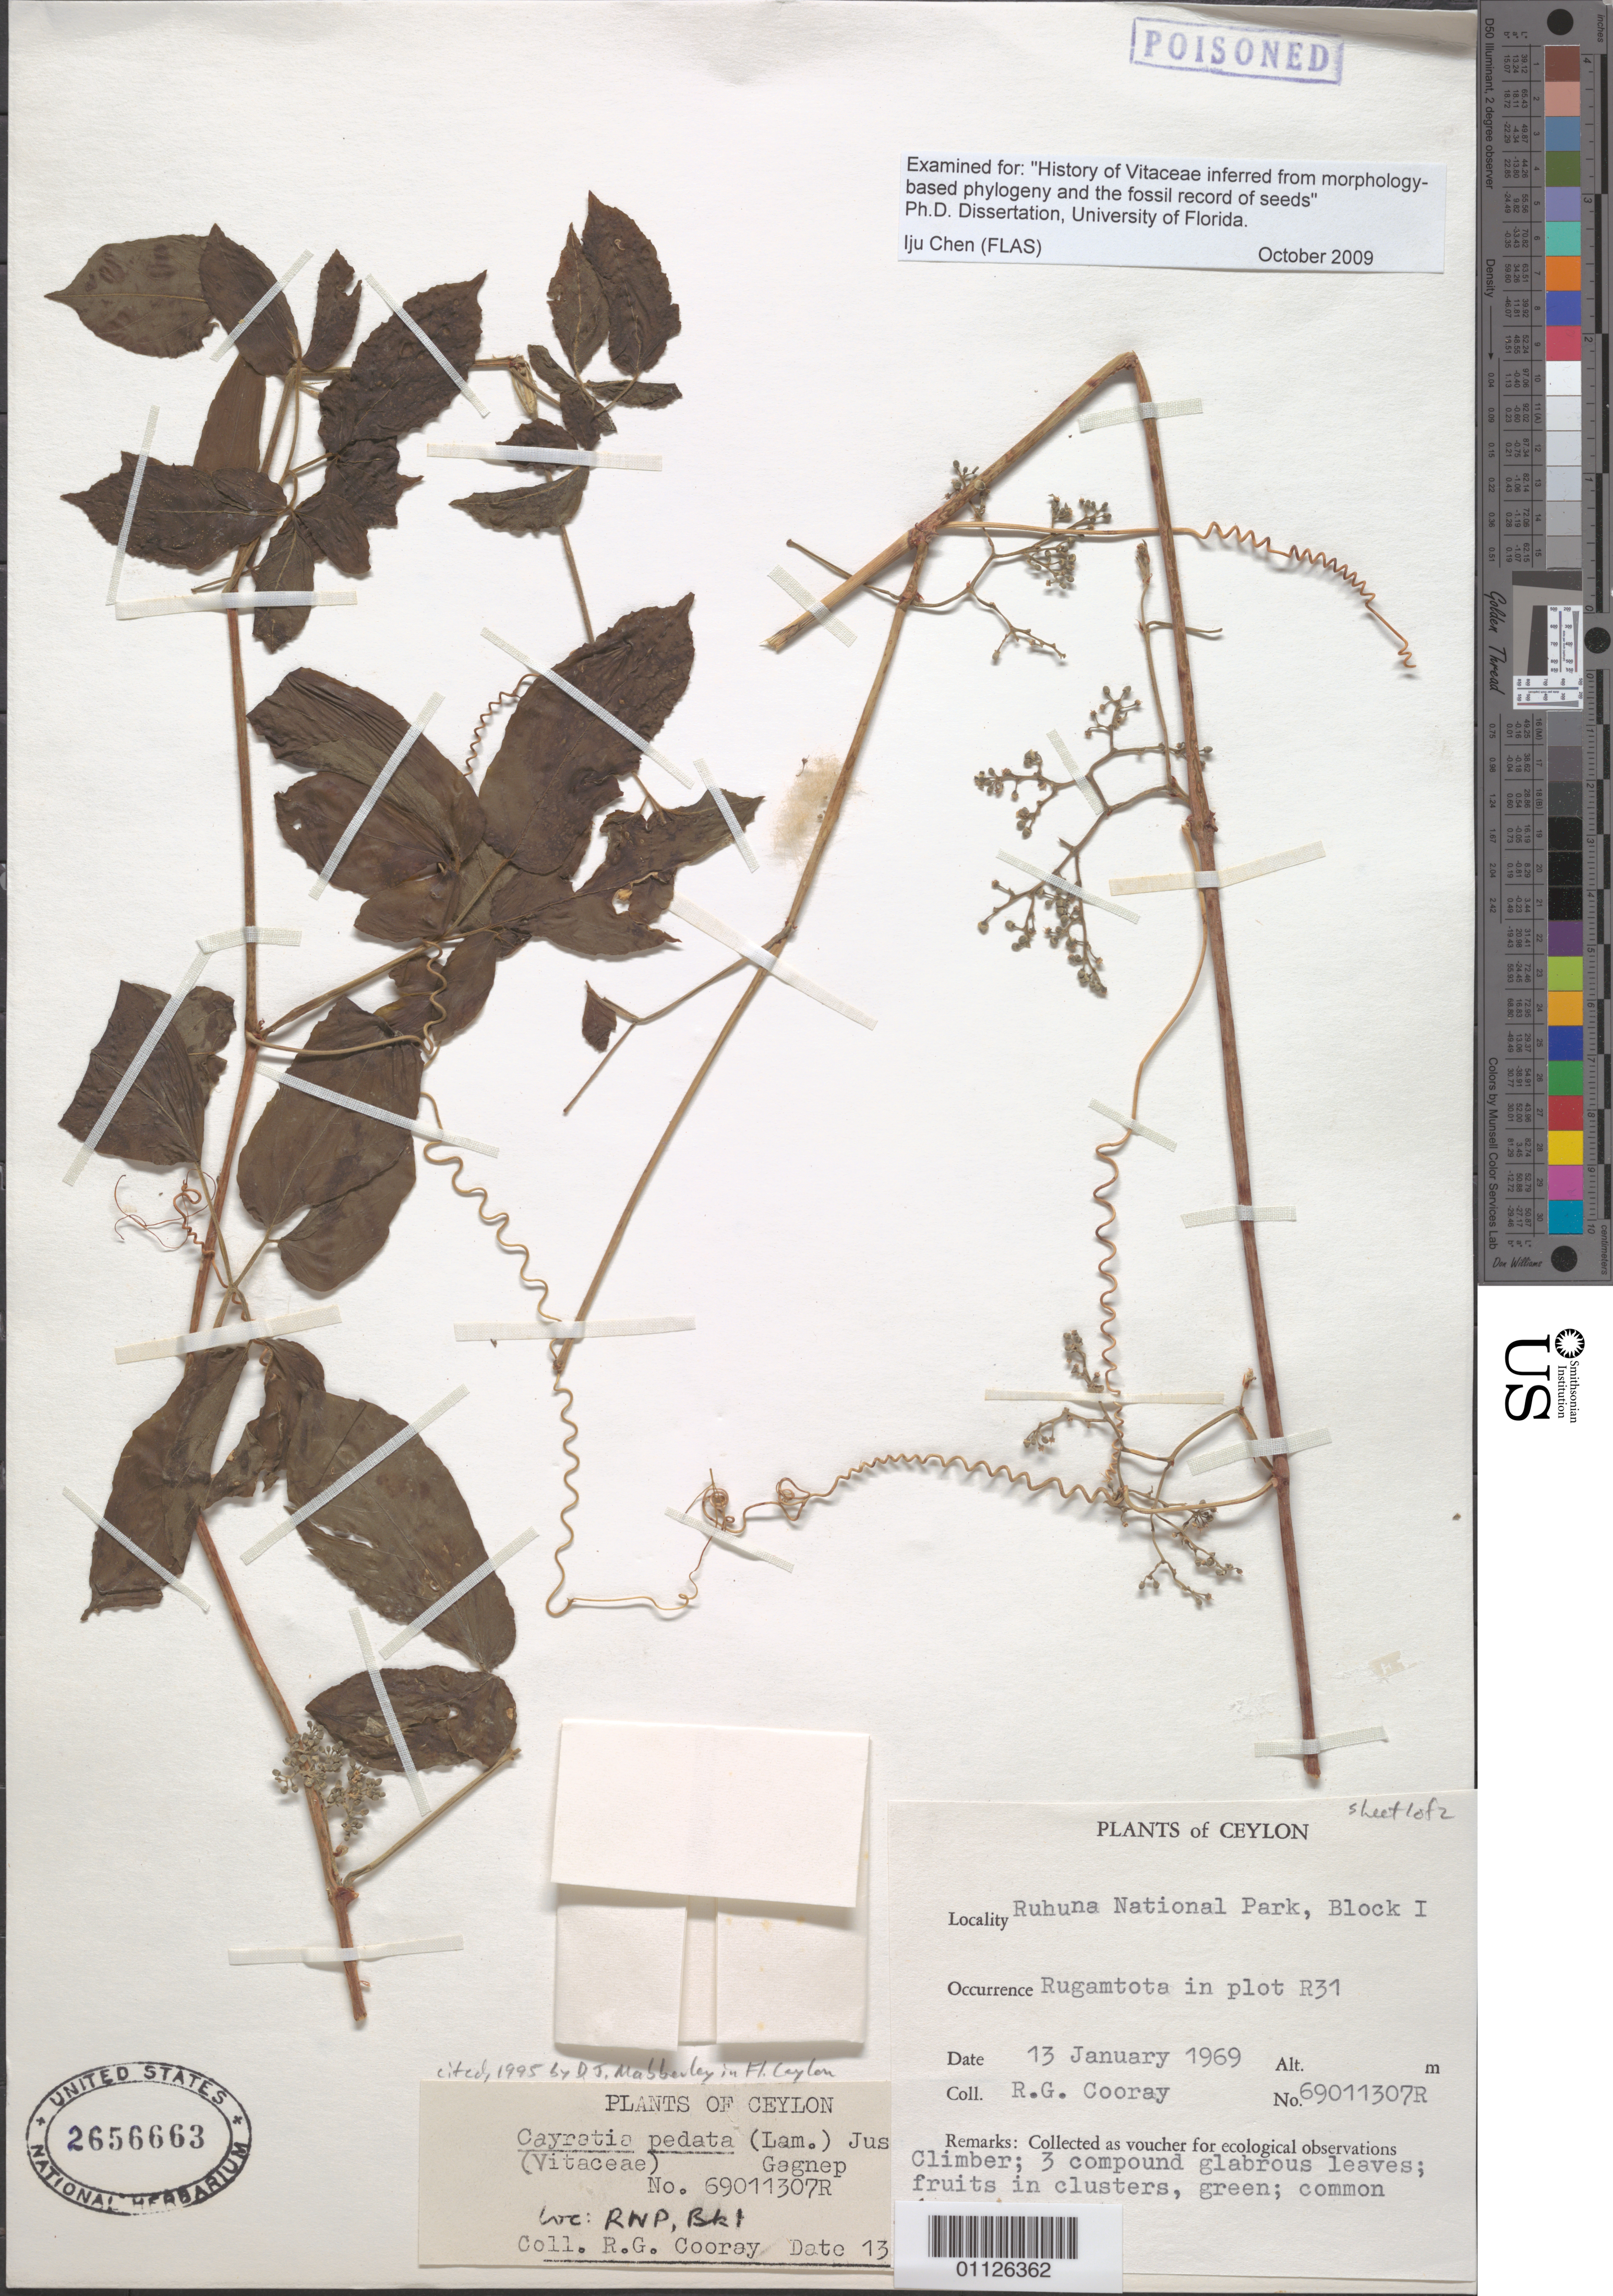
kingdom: Plantae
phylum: Tracheophyta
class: Magnoliopsida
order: Vitales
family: Vitaceae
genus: Cayratia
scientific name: Cayratia pedata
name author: (Lour.) Gagnep.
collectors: R. Cooray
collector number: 69011307R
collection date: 1969-01-13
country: Sri Lanka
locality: Ruhuna National Park, Block 1, Rugamtota in plot 31.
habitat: Climber.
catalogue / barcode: US 2656663